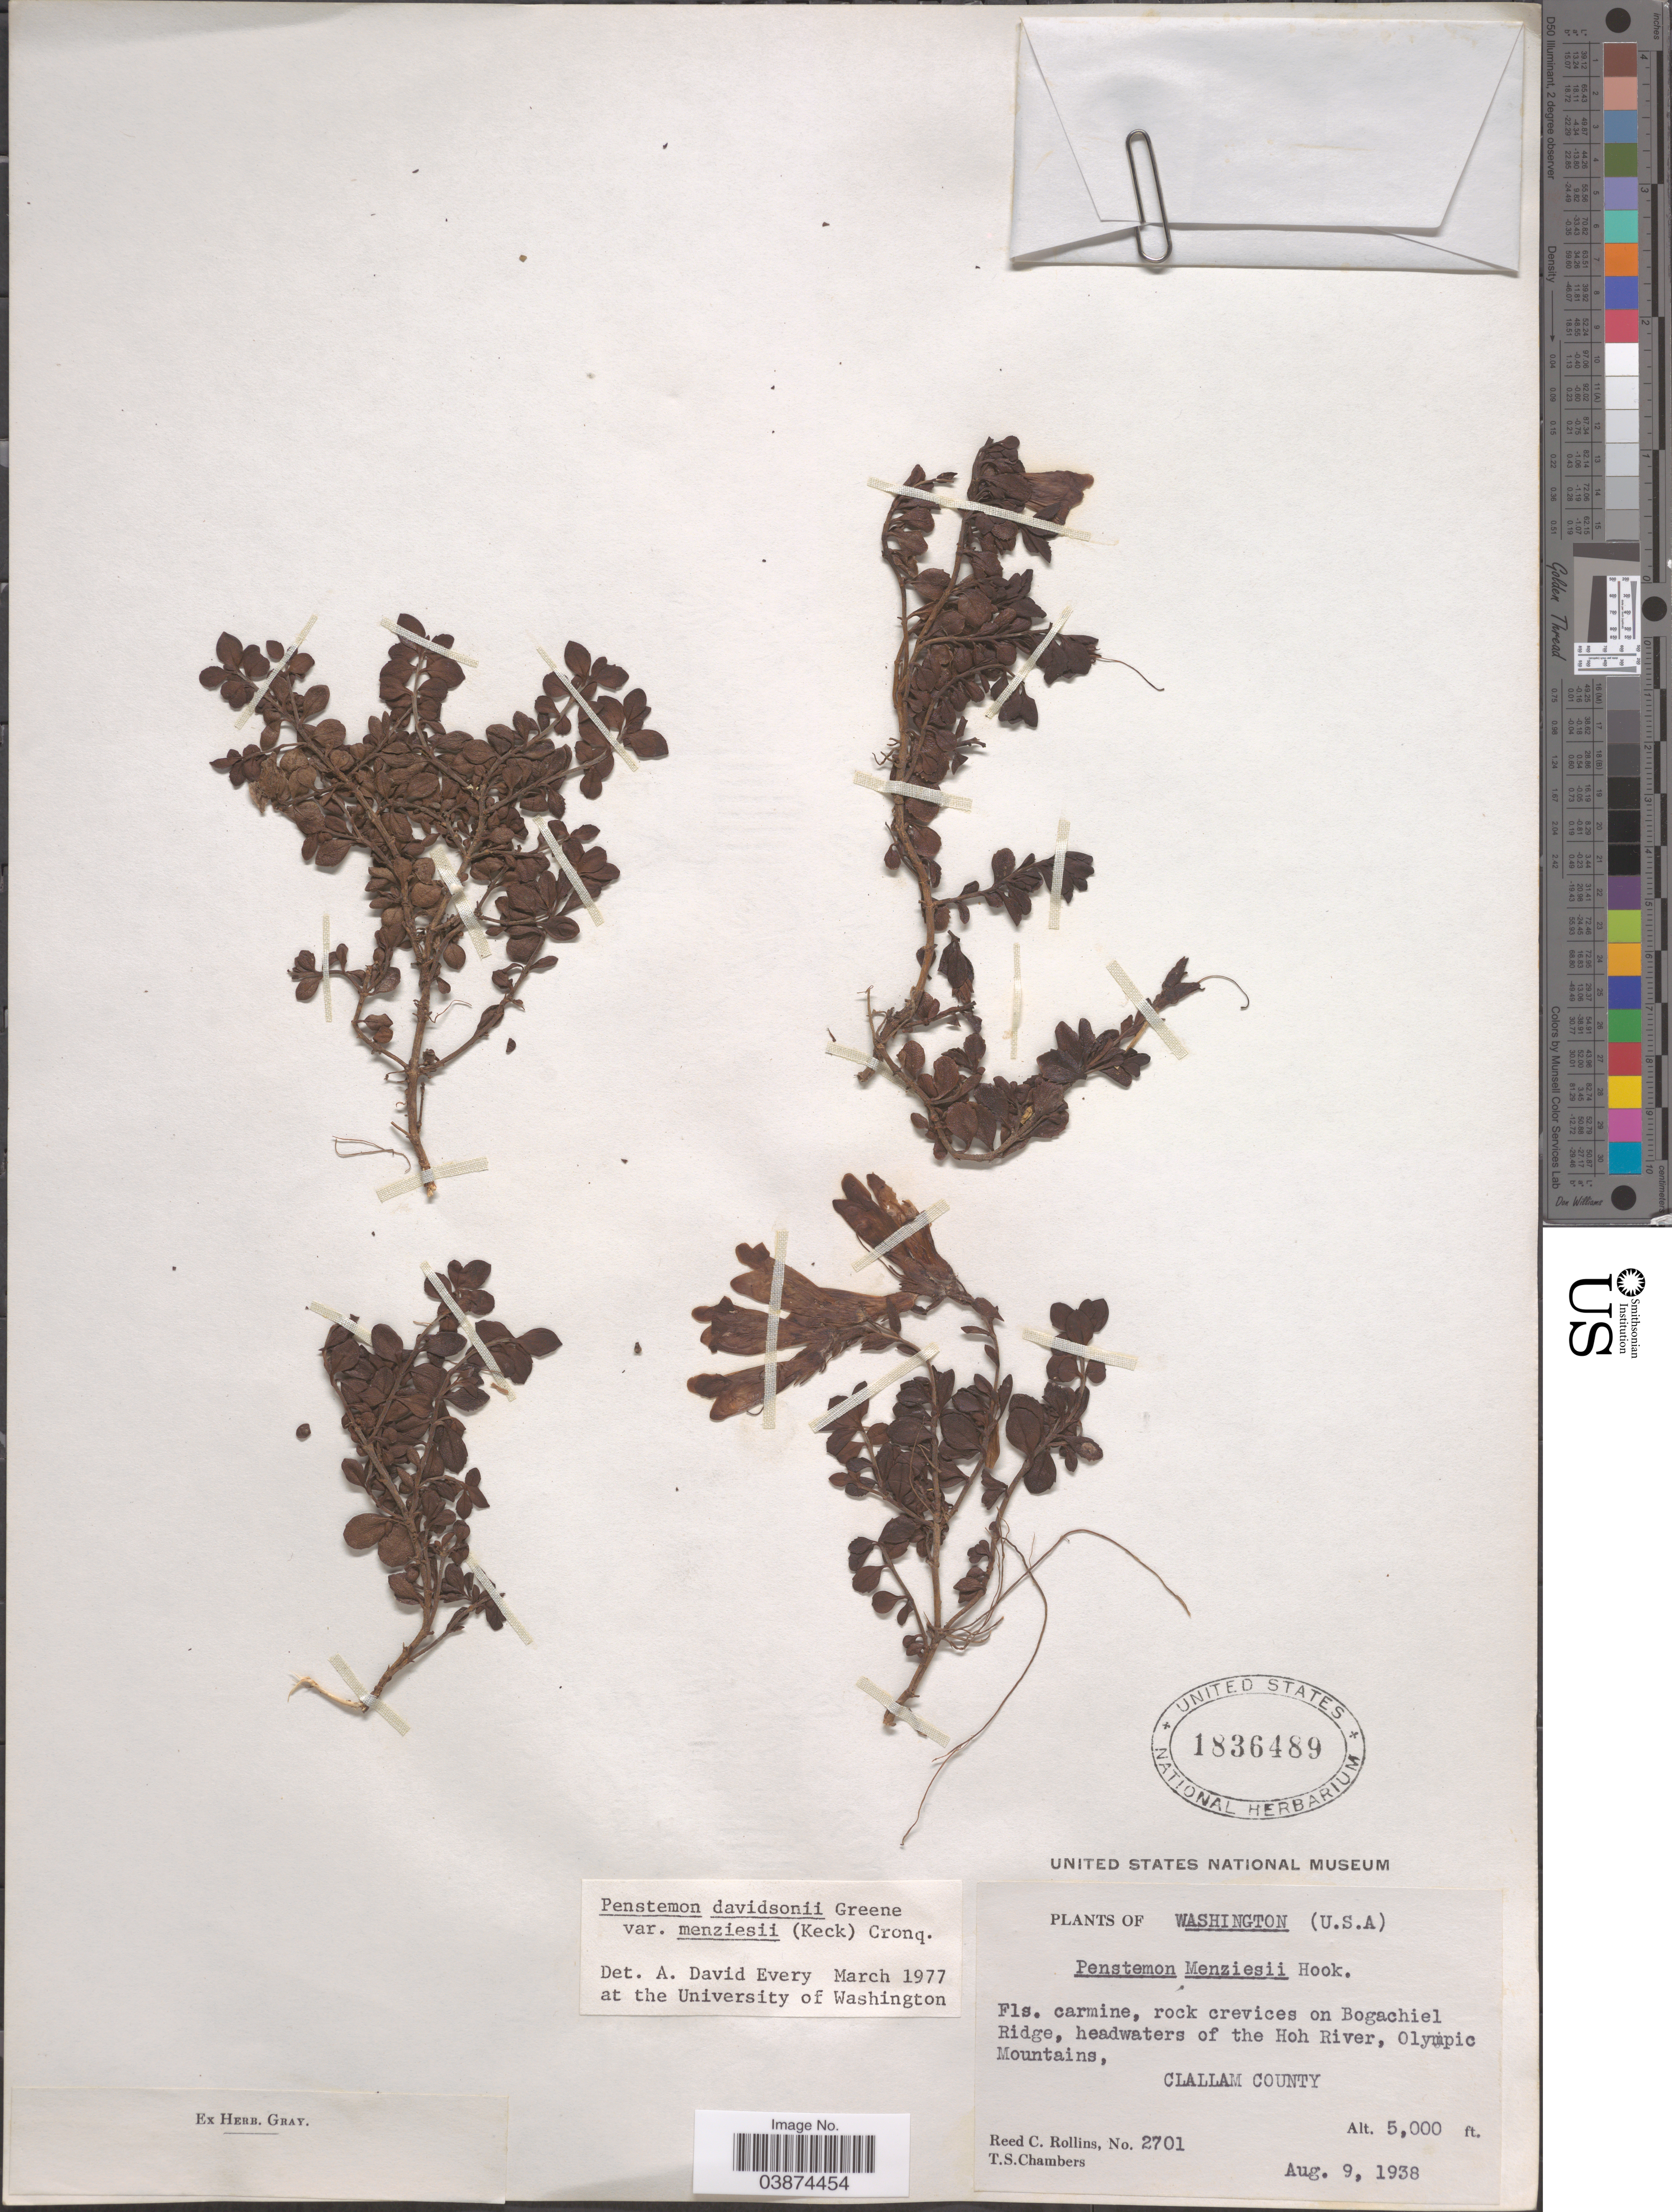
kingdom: Plantae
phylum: Tracheophyta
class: Magnoliopsida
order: Lamiales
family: Plantaginaceae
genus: Penstemon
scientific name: Penstemon davidsonii var. menziesii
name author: (D.D. Keck) Cronquist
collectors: R. C. Rollins & T. Chambers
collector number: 2701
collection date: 1938-08-09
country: United States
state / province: Washington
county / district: Clallam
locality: Rock crevices on Bogachiel Ridge, headwaters of the Hoh River, Olympic Mountains, Clallam County.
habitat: rock crevices on ridge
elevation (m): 1524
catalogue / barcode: US 1836489